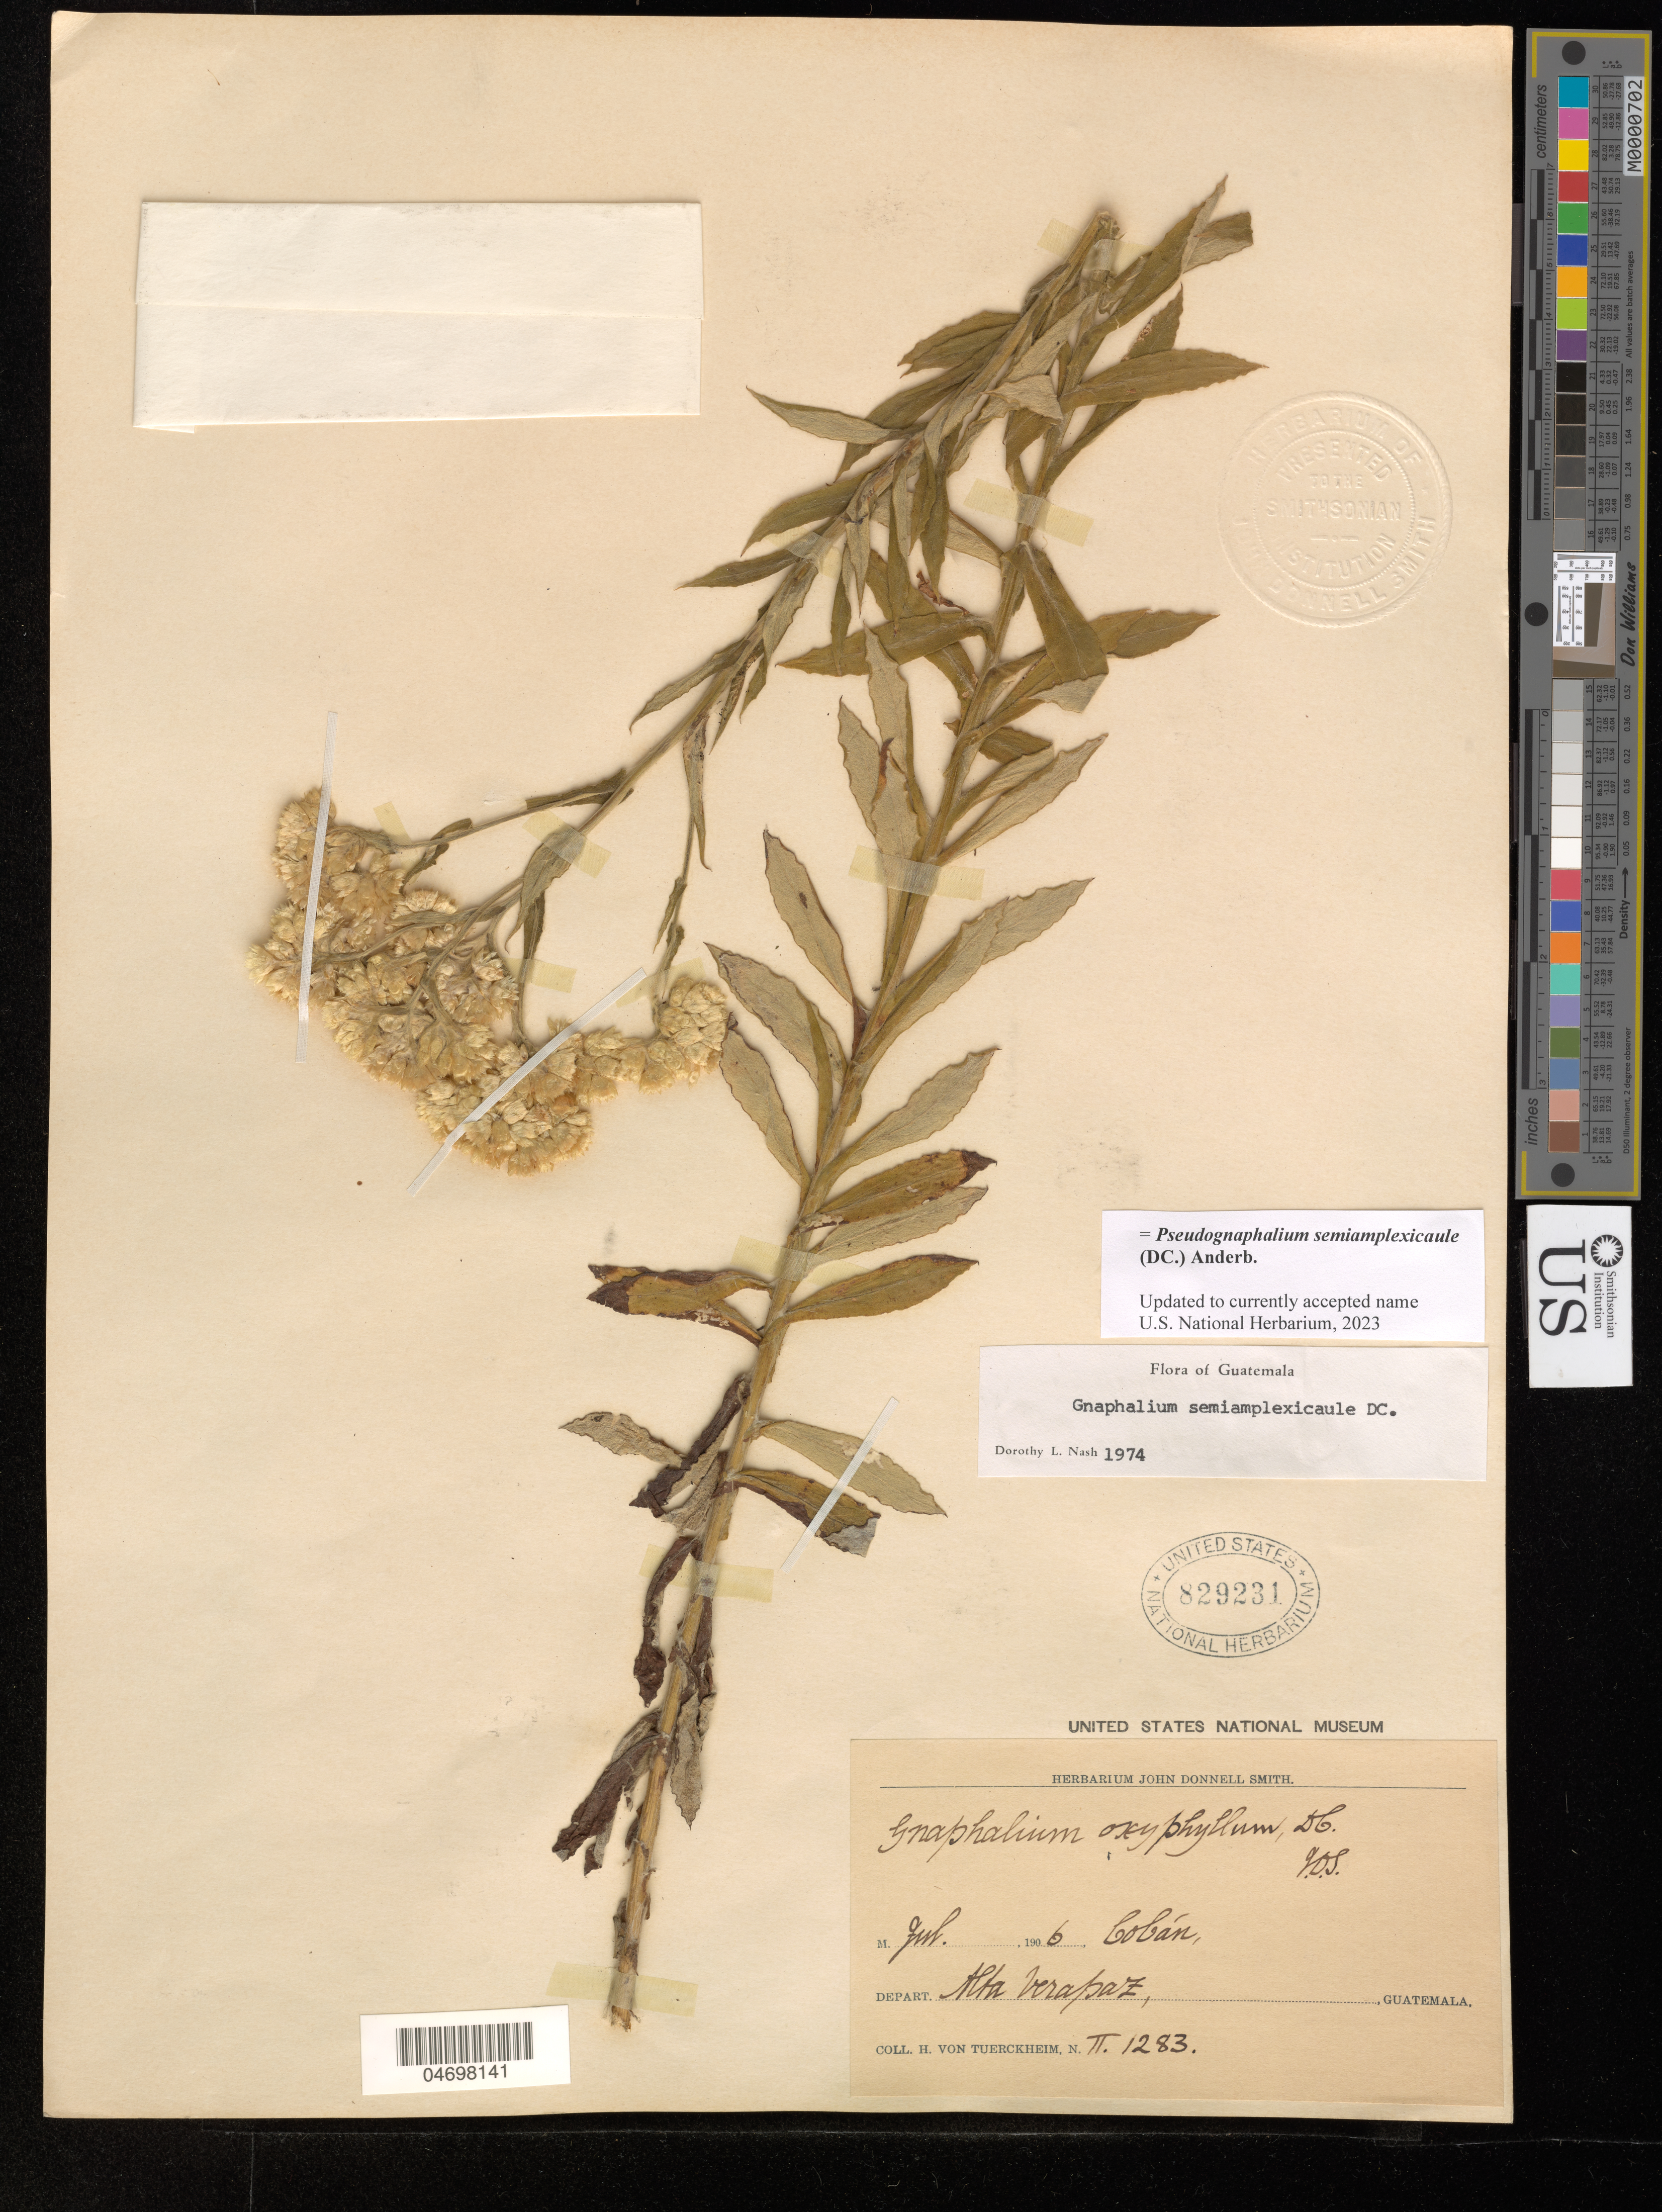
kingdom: Plantae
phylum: Tracheophyta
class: Magnoliopsida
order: Asterales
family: Asteraceae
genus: Pseudognaphalium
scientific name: Pseudognaphalium perelegans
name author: G.L. Nesom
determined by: Nesom, Guy L.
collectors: H. von Tuerckheim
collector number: TT 1283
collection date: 1906-07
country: Guatemala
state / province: Alta Verapaz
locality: Coban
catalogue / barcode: US 829231